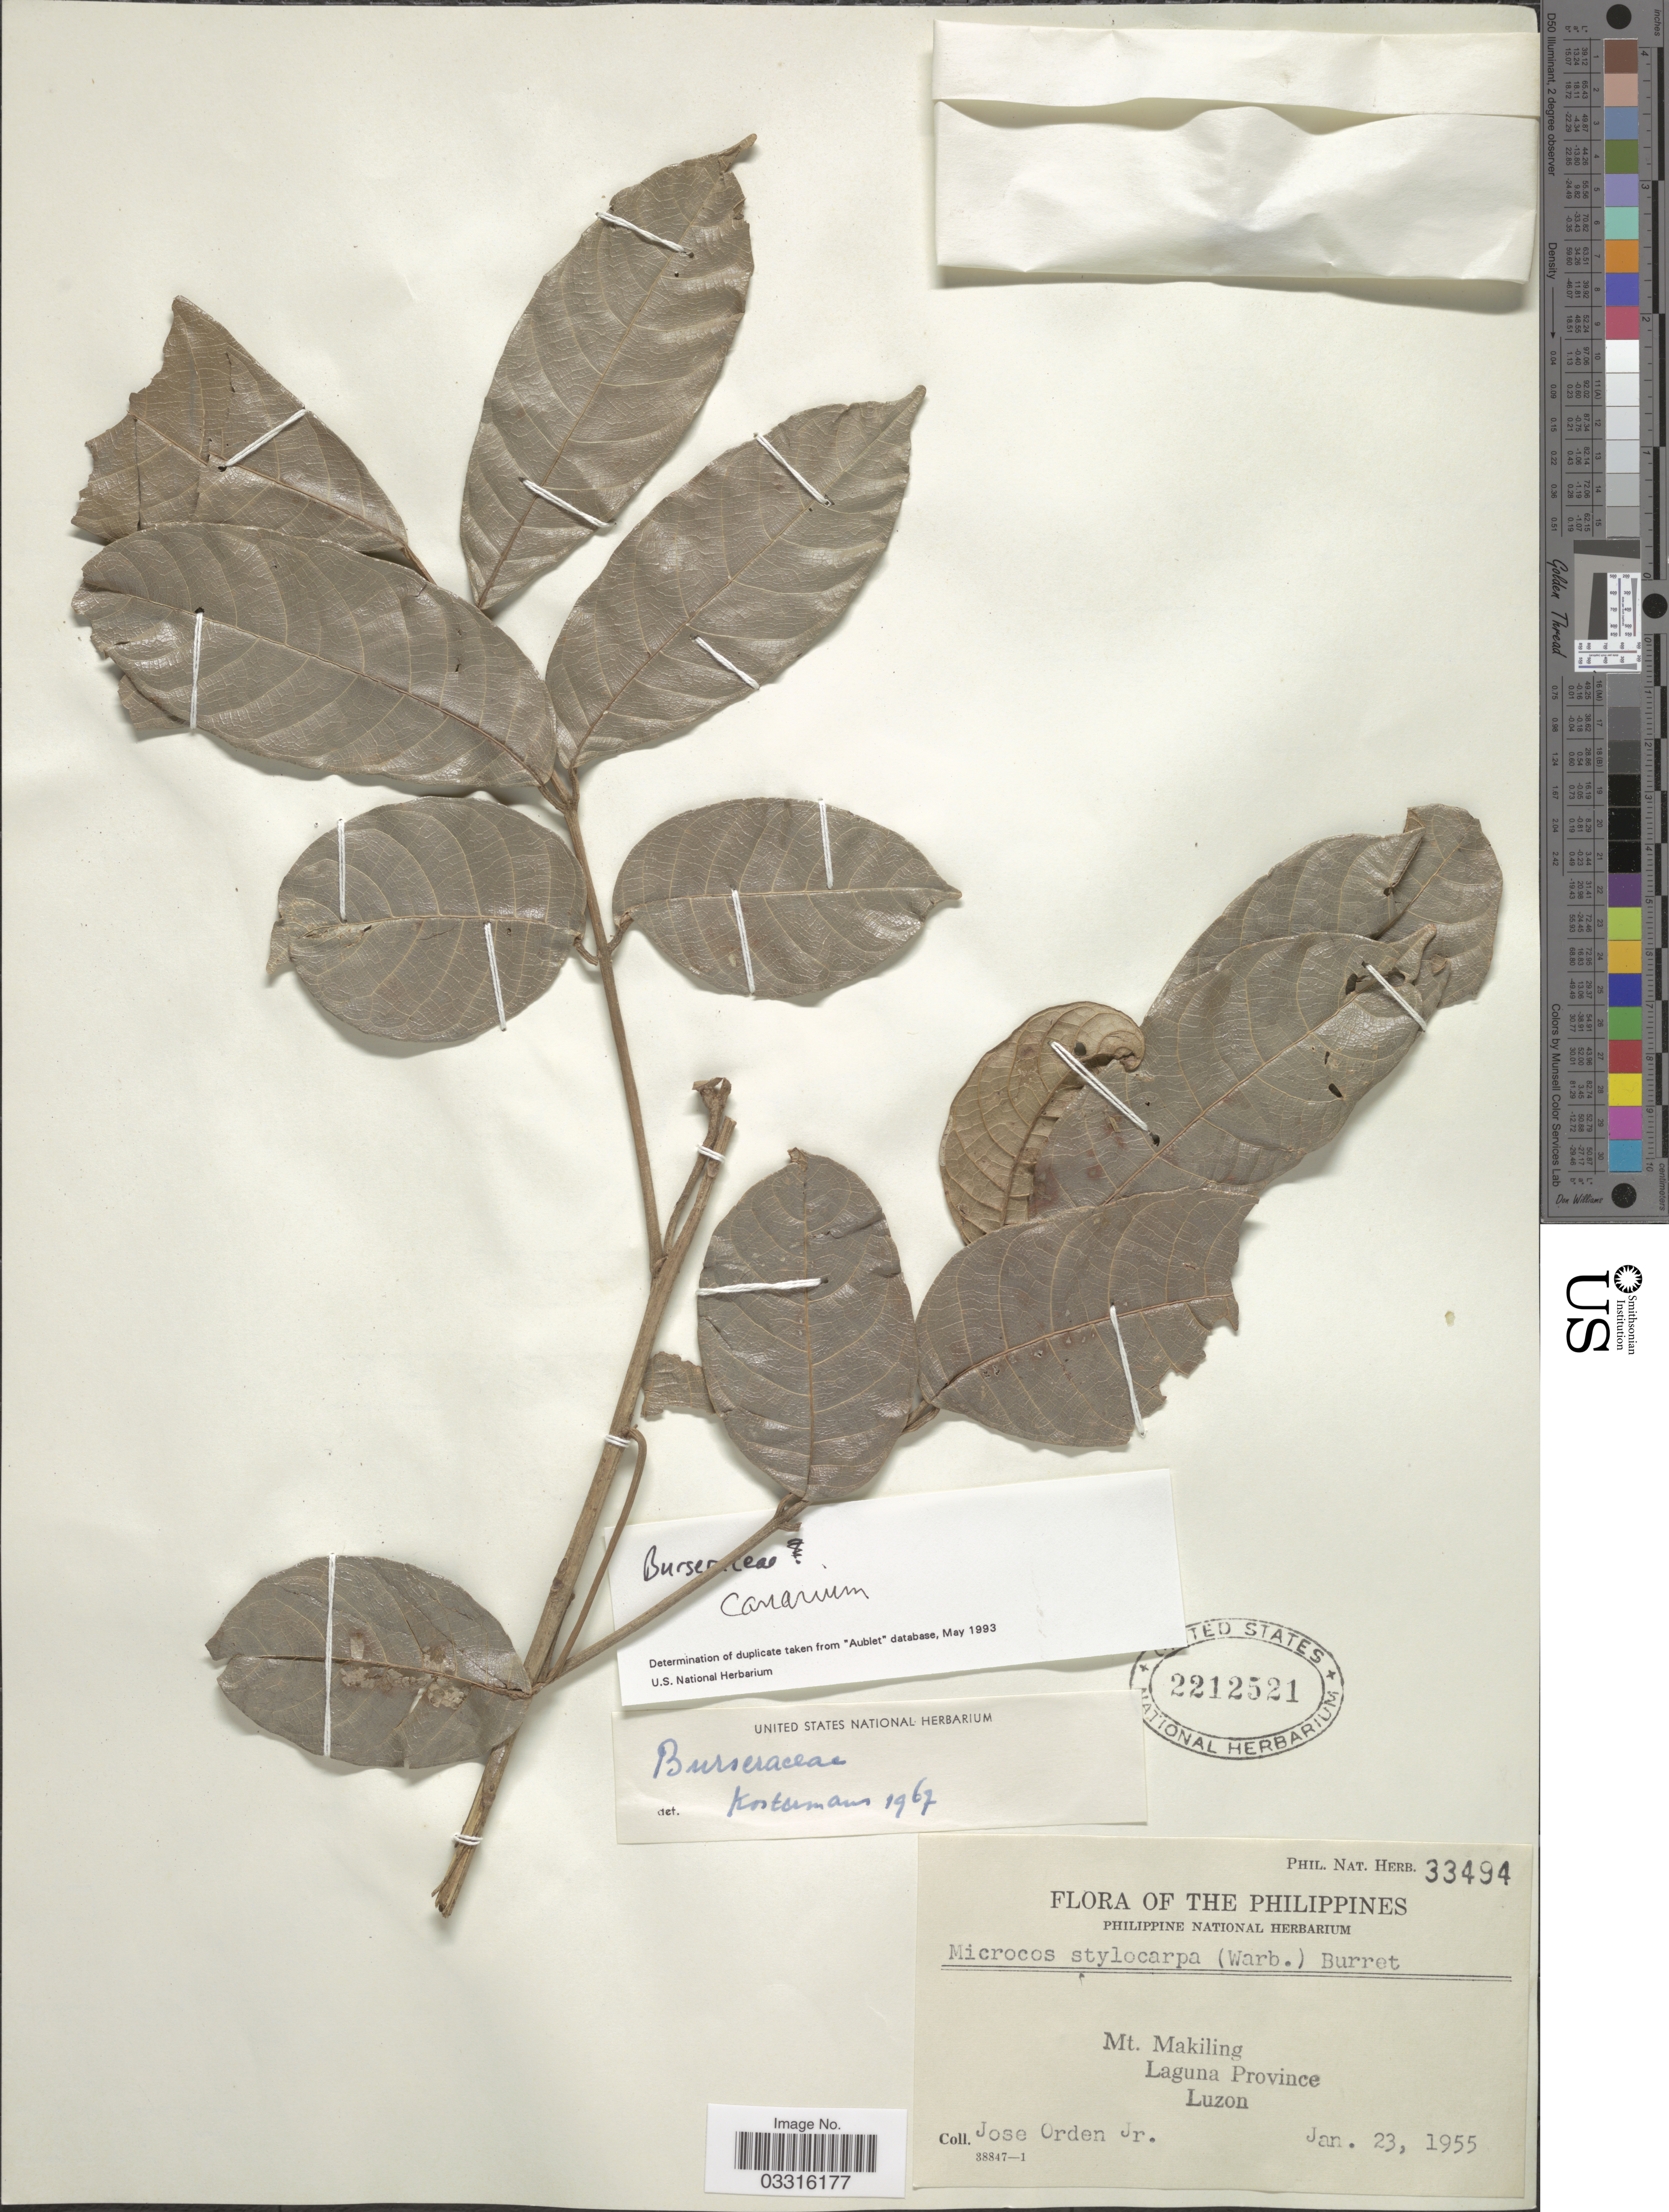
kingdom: Plantae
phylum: Tracheophyta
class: Magnoliopsida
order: Sapindales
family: Burseraceae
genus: Canarium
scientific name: Canarium sp.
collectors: J. Orden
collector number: Phil. Nat. Herb. 33494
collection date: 1955-01-23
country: Philippines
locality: Mt. Makiling, Laguna Province, Luzon.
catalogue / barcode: US 2212521